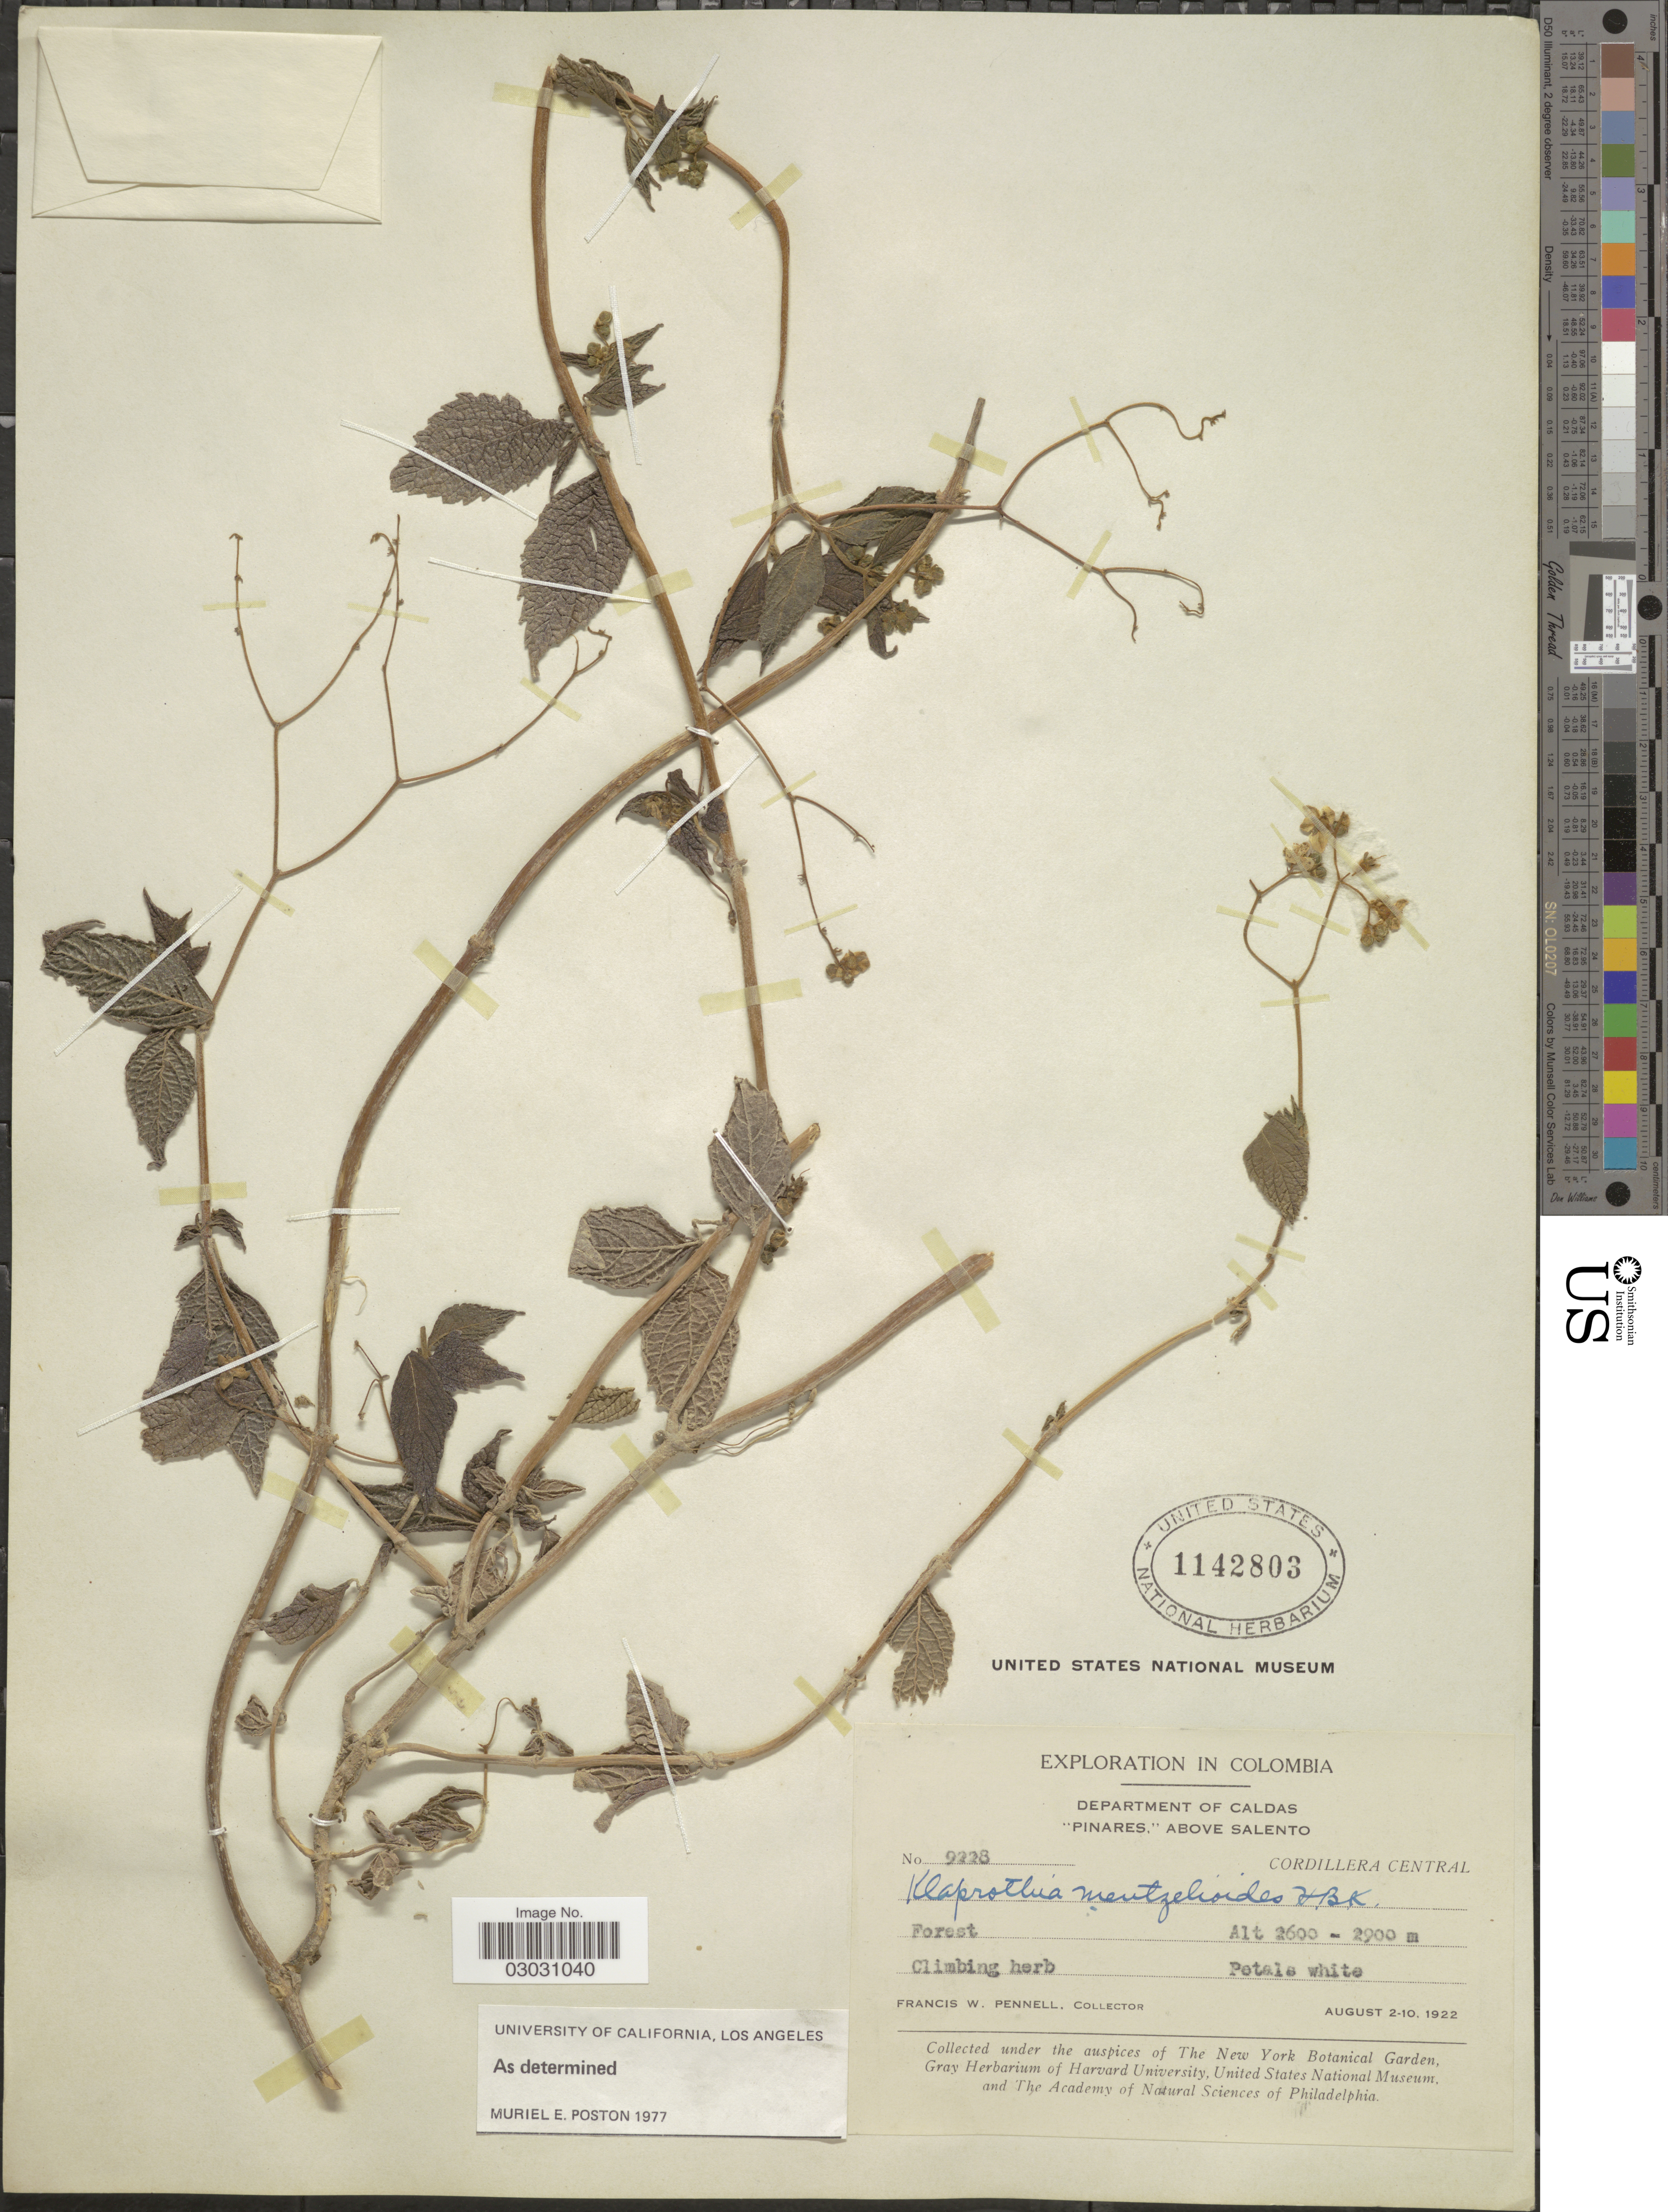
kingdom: Plantae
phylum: Tracheophyta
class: Magnoliopsida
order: Cornales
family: Loasaceae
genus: Klaprothia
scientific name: Klaprothia mentzelioides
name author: Kunth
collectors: F. W. Pennell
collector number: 9228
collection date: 1922-08-02/1922-08-10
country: Colombia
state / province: Caldas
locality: Department of Caldas, "Pinares" Above Salento, Cordillera Central.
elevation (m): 2600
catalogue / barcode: US 1142803